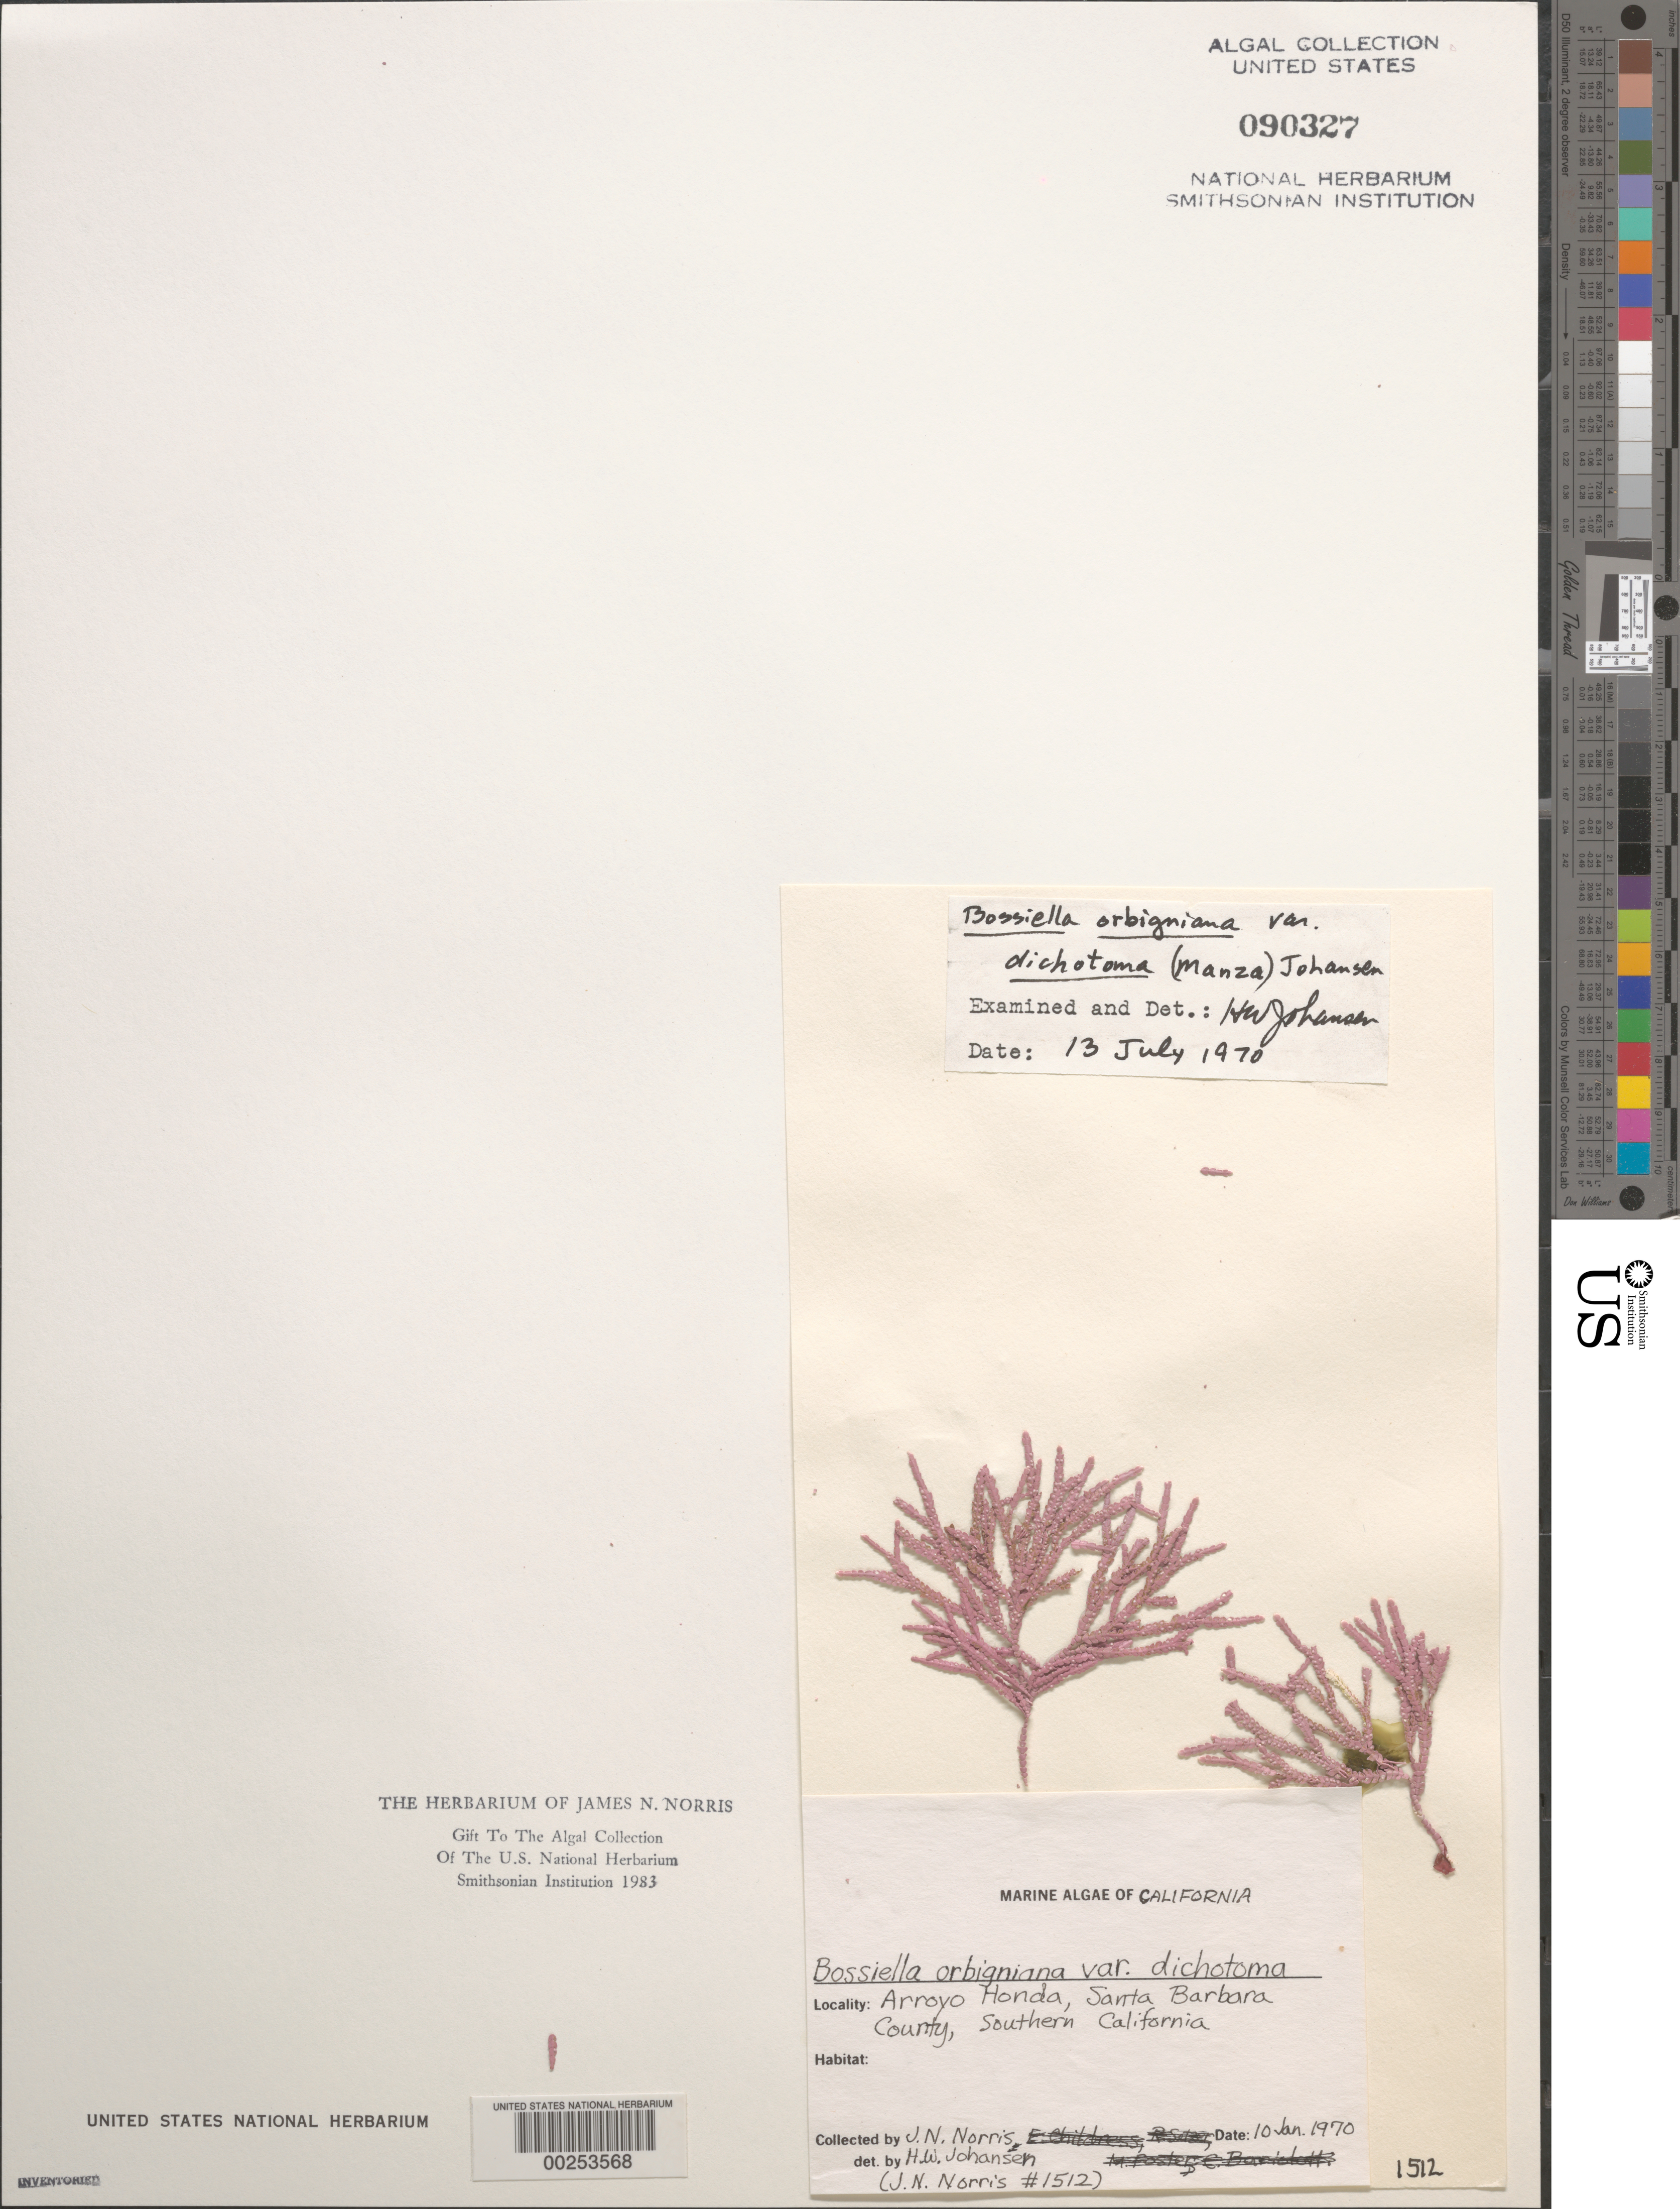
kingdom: Plantae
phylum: Rhodophyta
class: Florideophyceae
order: Corallinales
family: Corallinaceae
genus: Bossiella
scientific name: Bossiella orbigniana var. dichotoma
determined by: Johansen, H. W.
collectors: J. N. Norris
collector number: JN-1512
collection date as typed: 10 Jan 1970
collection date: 1970-01-10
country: United States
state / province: California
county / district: Santa Barbara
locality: Arroyo Honda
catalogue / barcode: US 90327